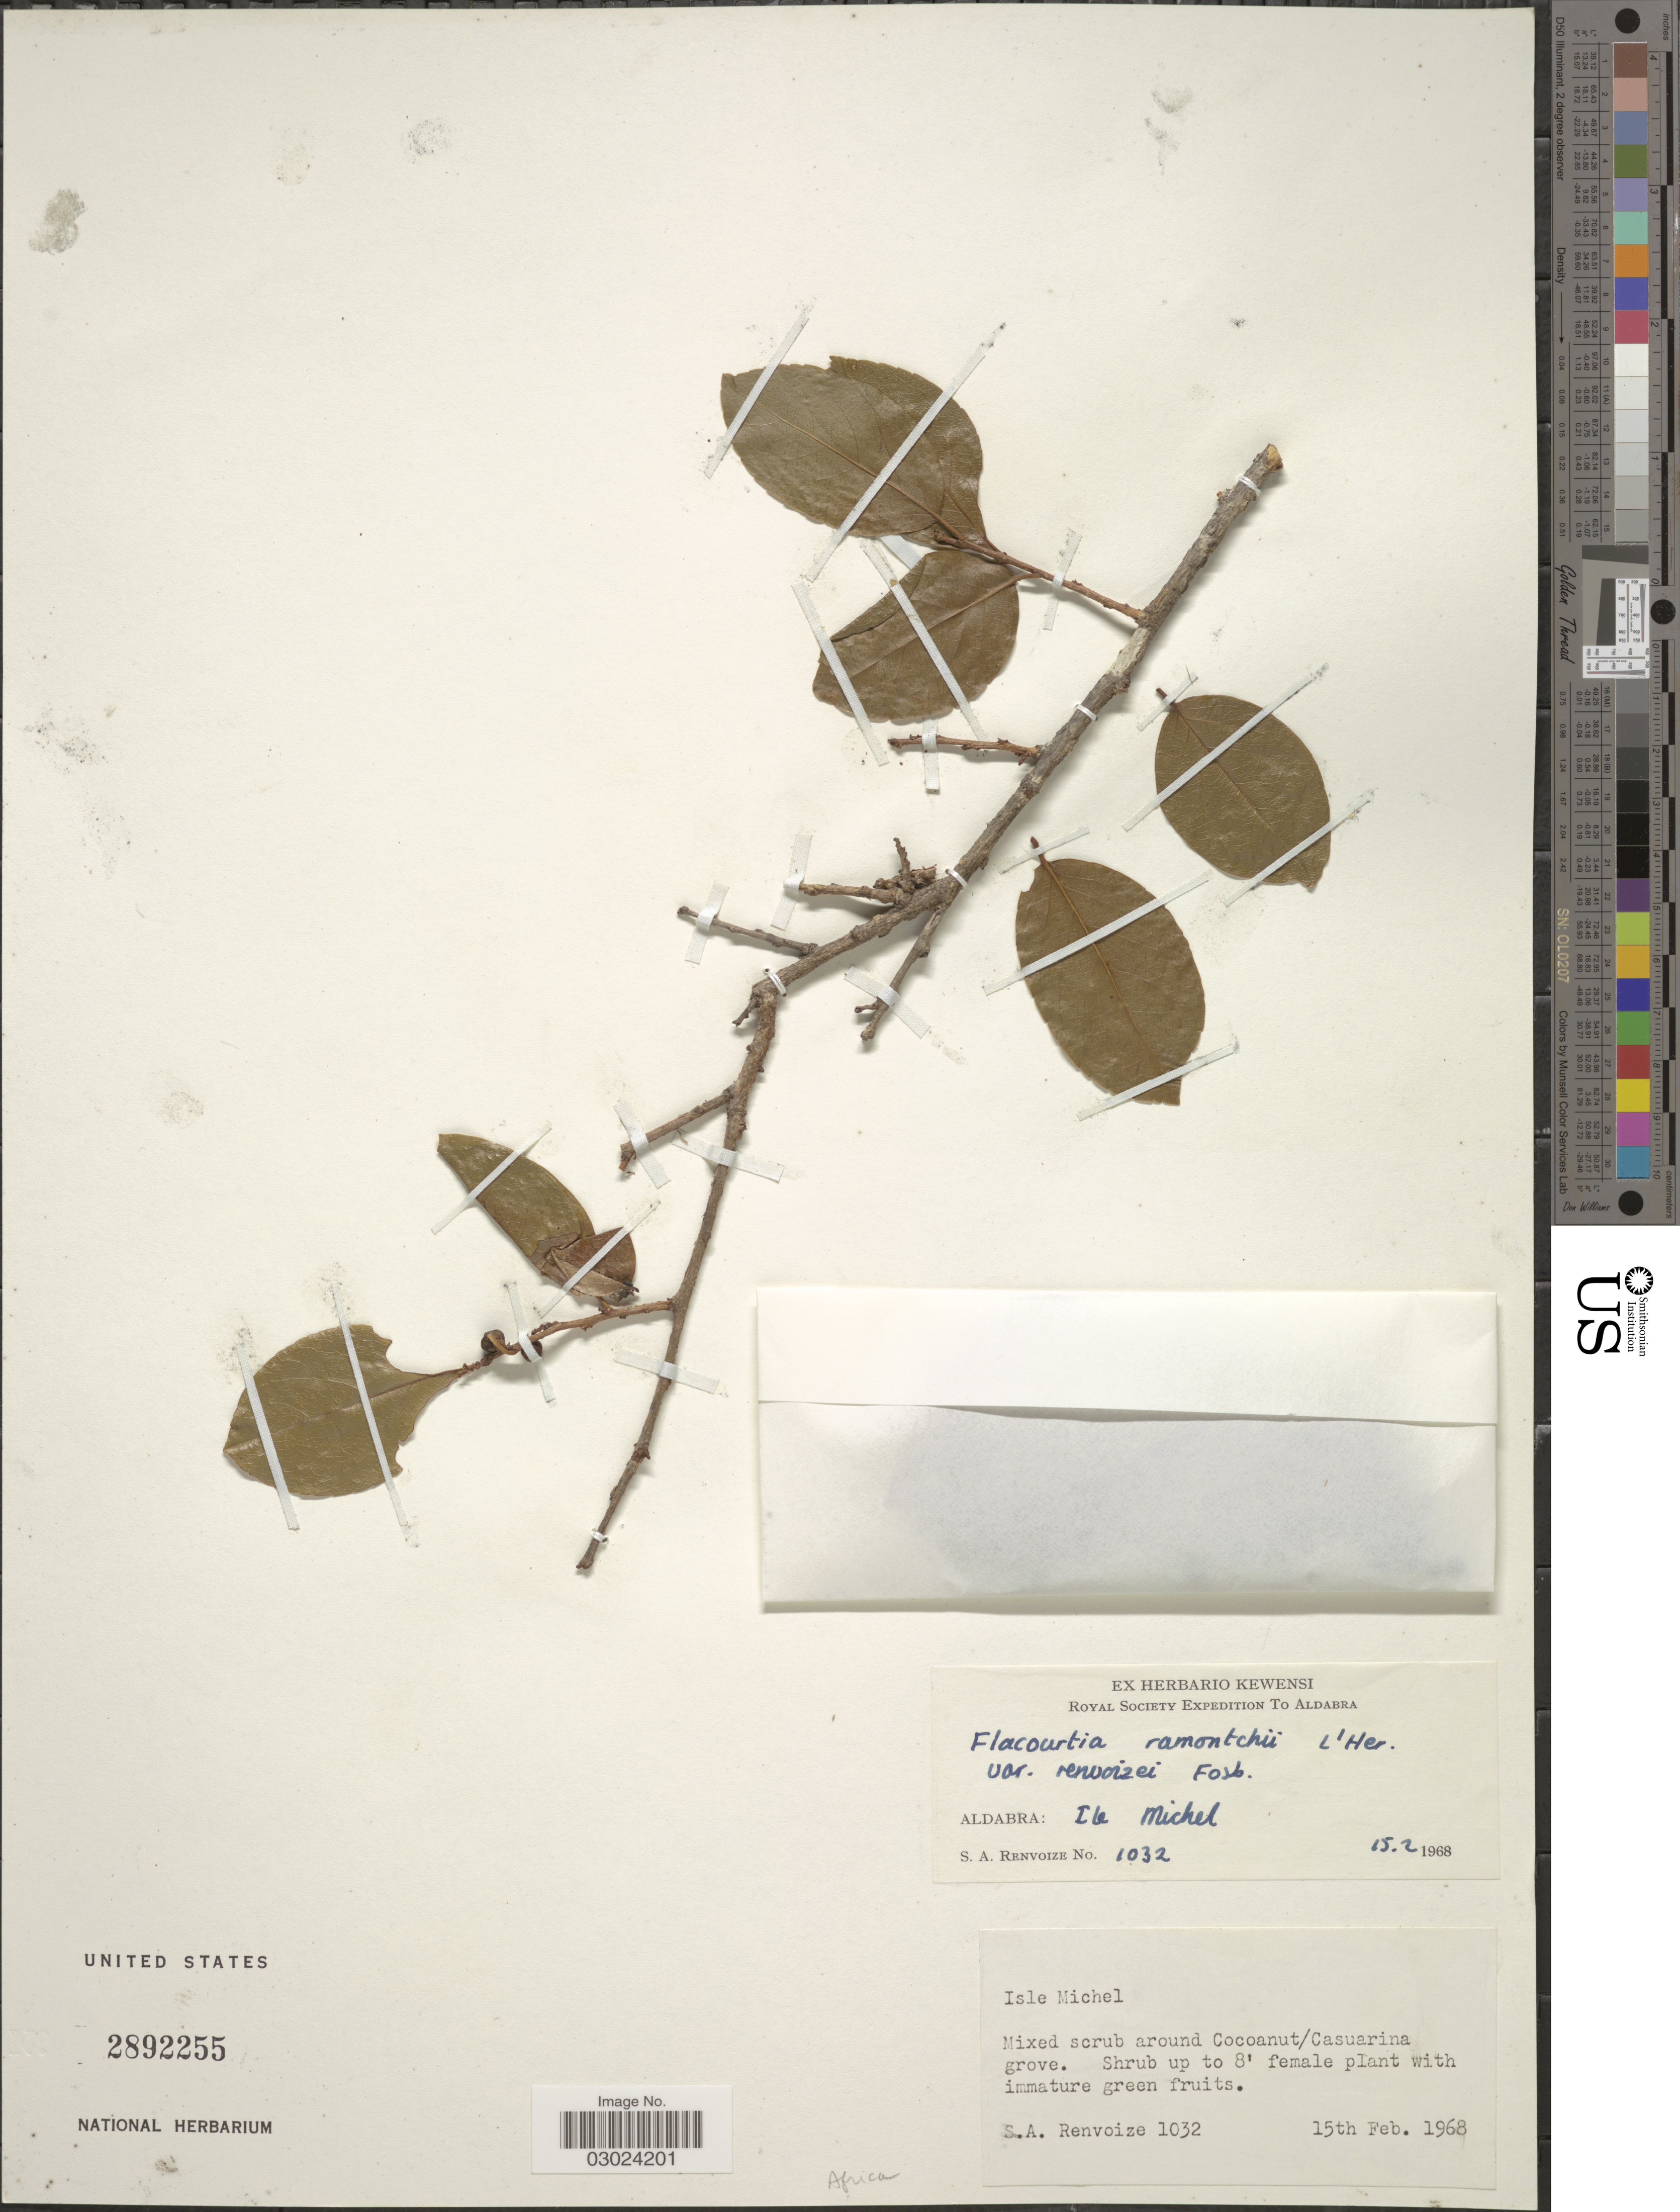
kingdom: Plantae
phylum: Tracheophyta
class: Magnoliopsida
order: Malpighiales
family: Salicaceae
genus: Flacourtia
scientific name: Flacourtia ramontchi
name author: L'Hér.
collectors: S. A. Renvoize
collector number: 1032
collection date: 1968-02-15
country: Seychelles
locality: Aldabra: Isle Michel.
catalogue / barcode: US 2892255